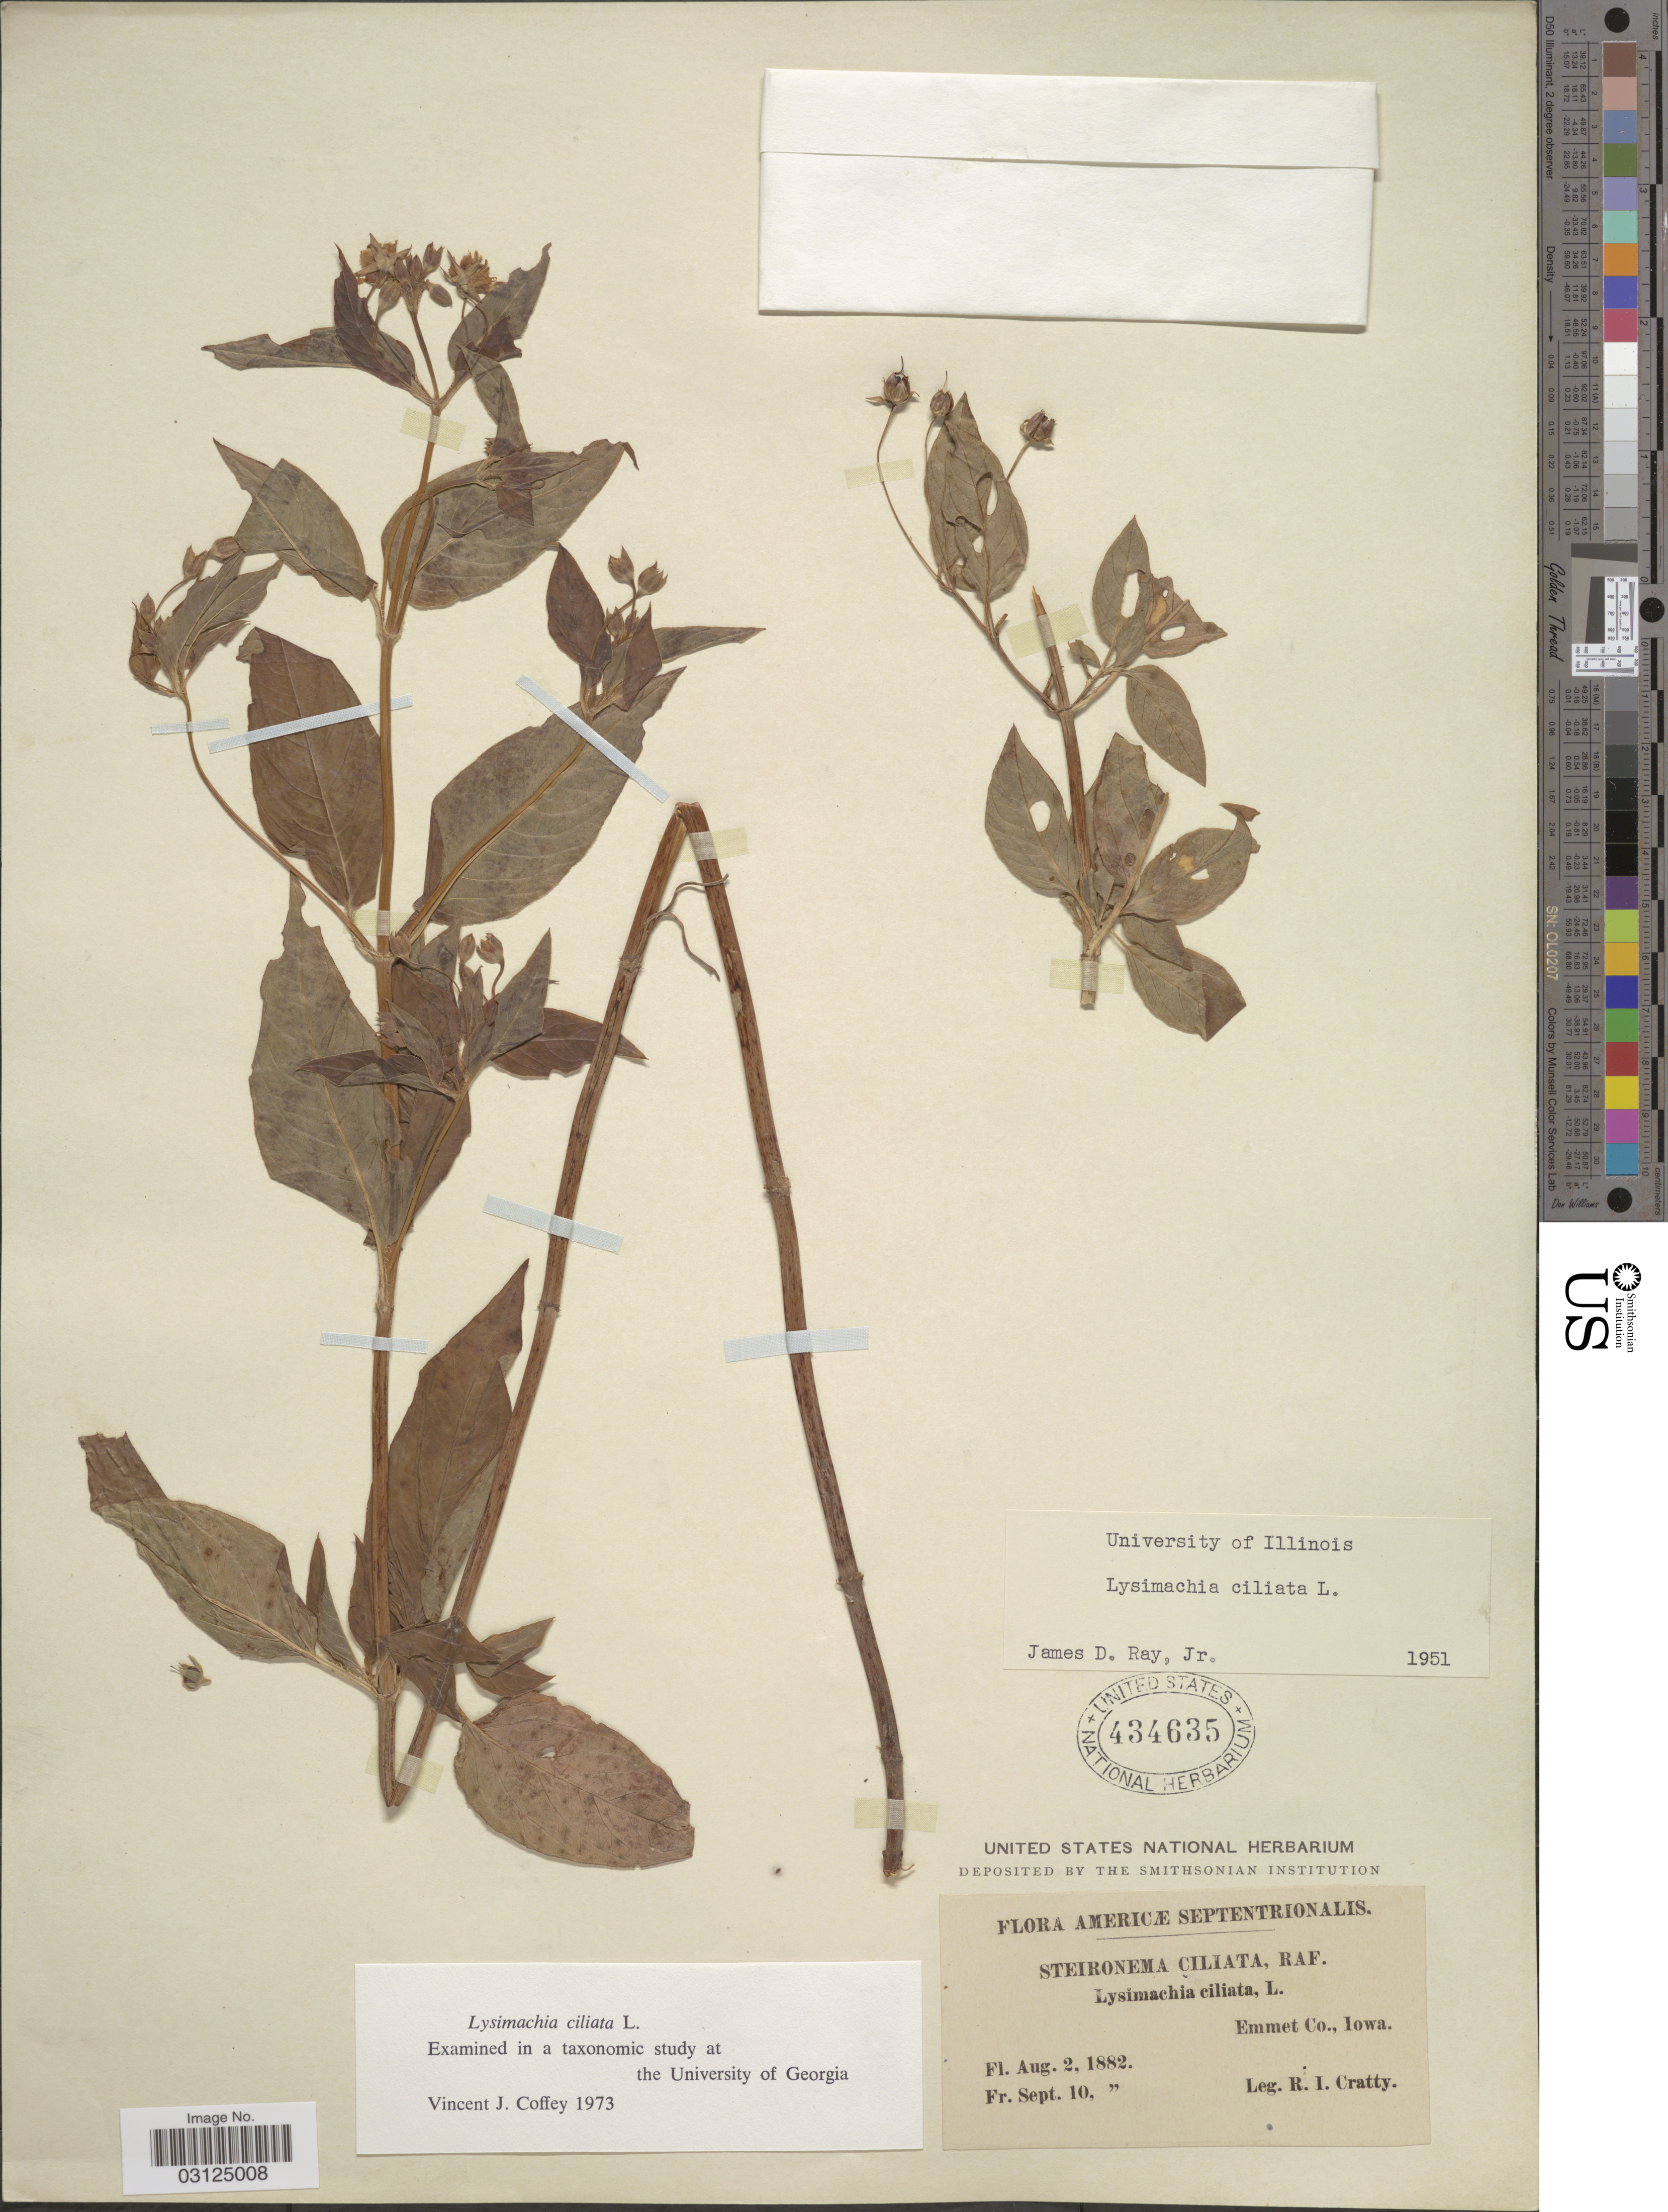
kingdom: Plantae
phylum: Tracheophyta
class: Magnoliopsida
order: Ericales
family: Primulaceae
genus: Lysimachia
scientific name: Lysimachia ciliata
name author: L.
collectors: R. Cratty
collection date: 1882-08-02/1882-09-10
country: United States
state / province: Iowa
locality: Americæ Septentrionalis. Emmet Co.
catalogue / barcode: US 434635